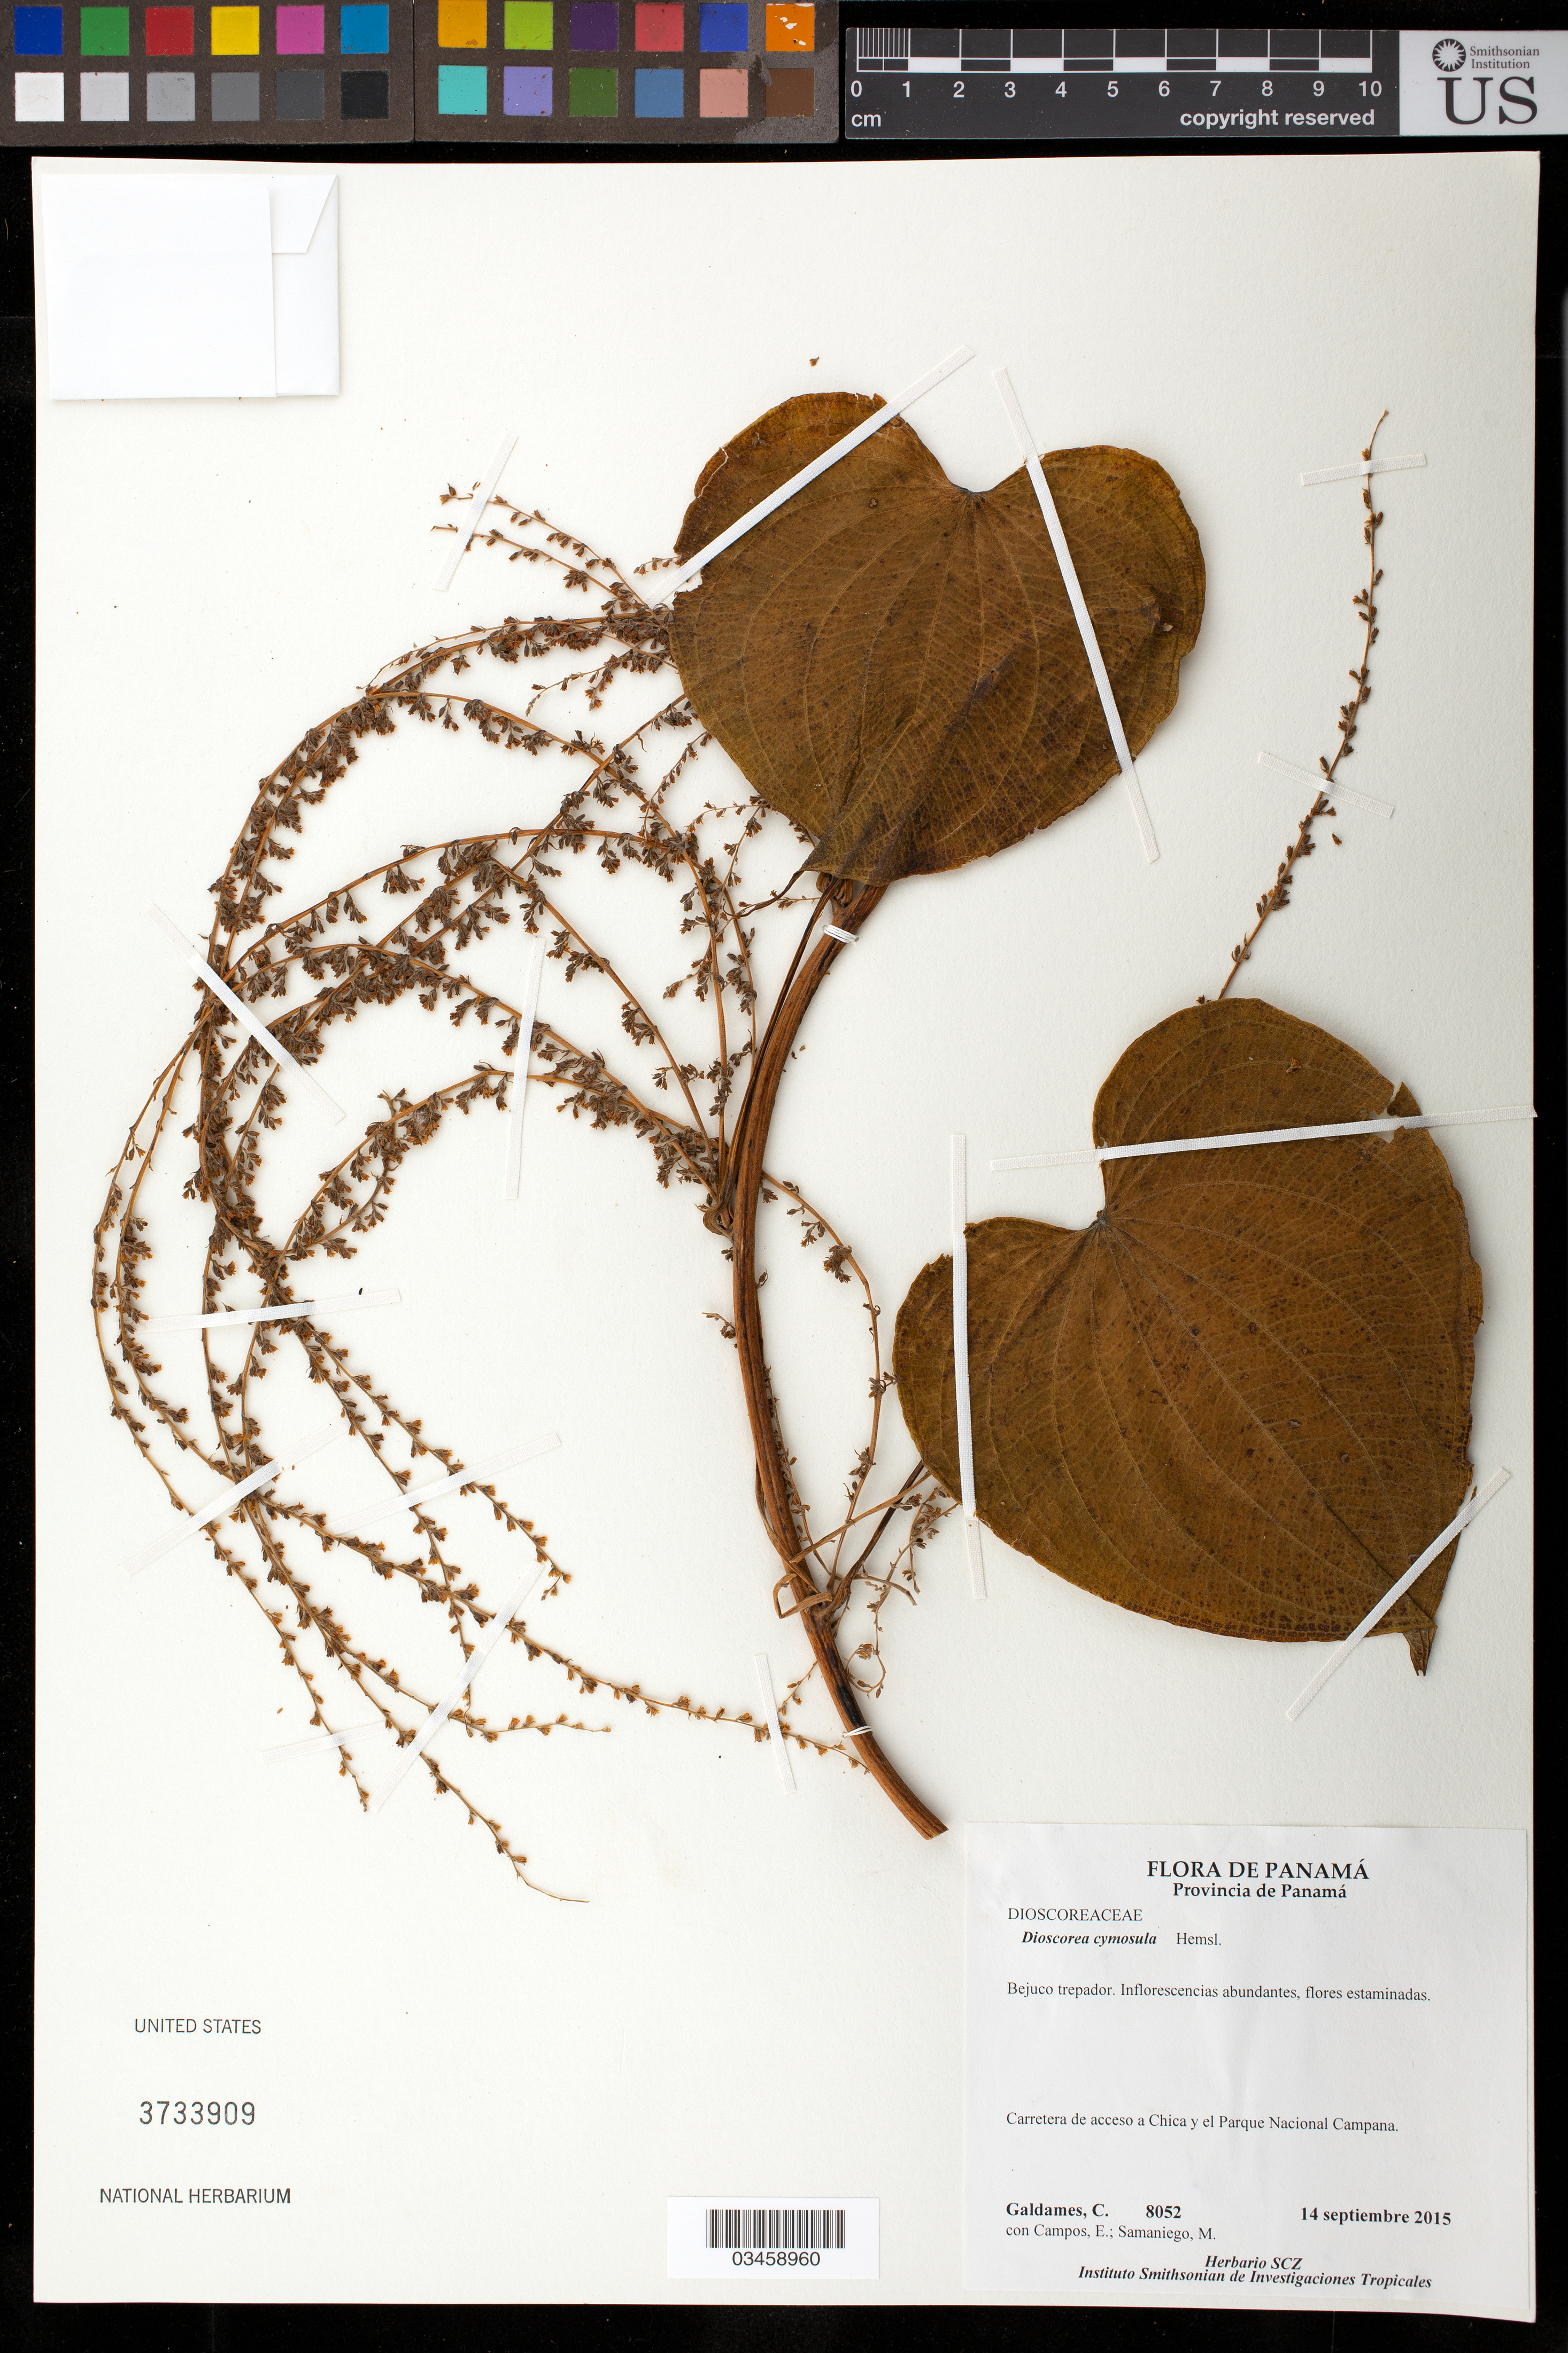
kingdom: Plantae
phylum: Tracheophyta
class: Liliopsida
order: Dioscoreales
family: Dioscoreaceae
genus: Dioscorea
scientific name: Dioscorea cymosula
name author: Hemsl.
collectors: C. Galdames, E. Campos & M. Samaniego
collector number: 8052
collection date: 2015-09-14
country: Panama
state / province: Panamá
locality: Carretera de acceso a Chica y el Parque National Campana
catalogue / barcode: US 3733909